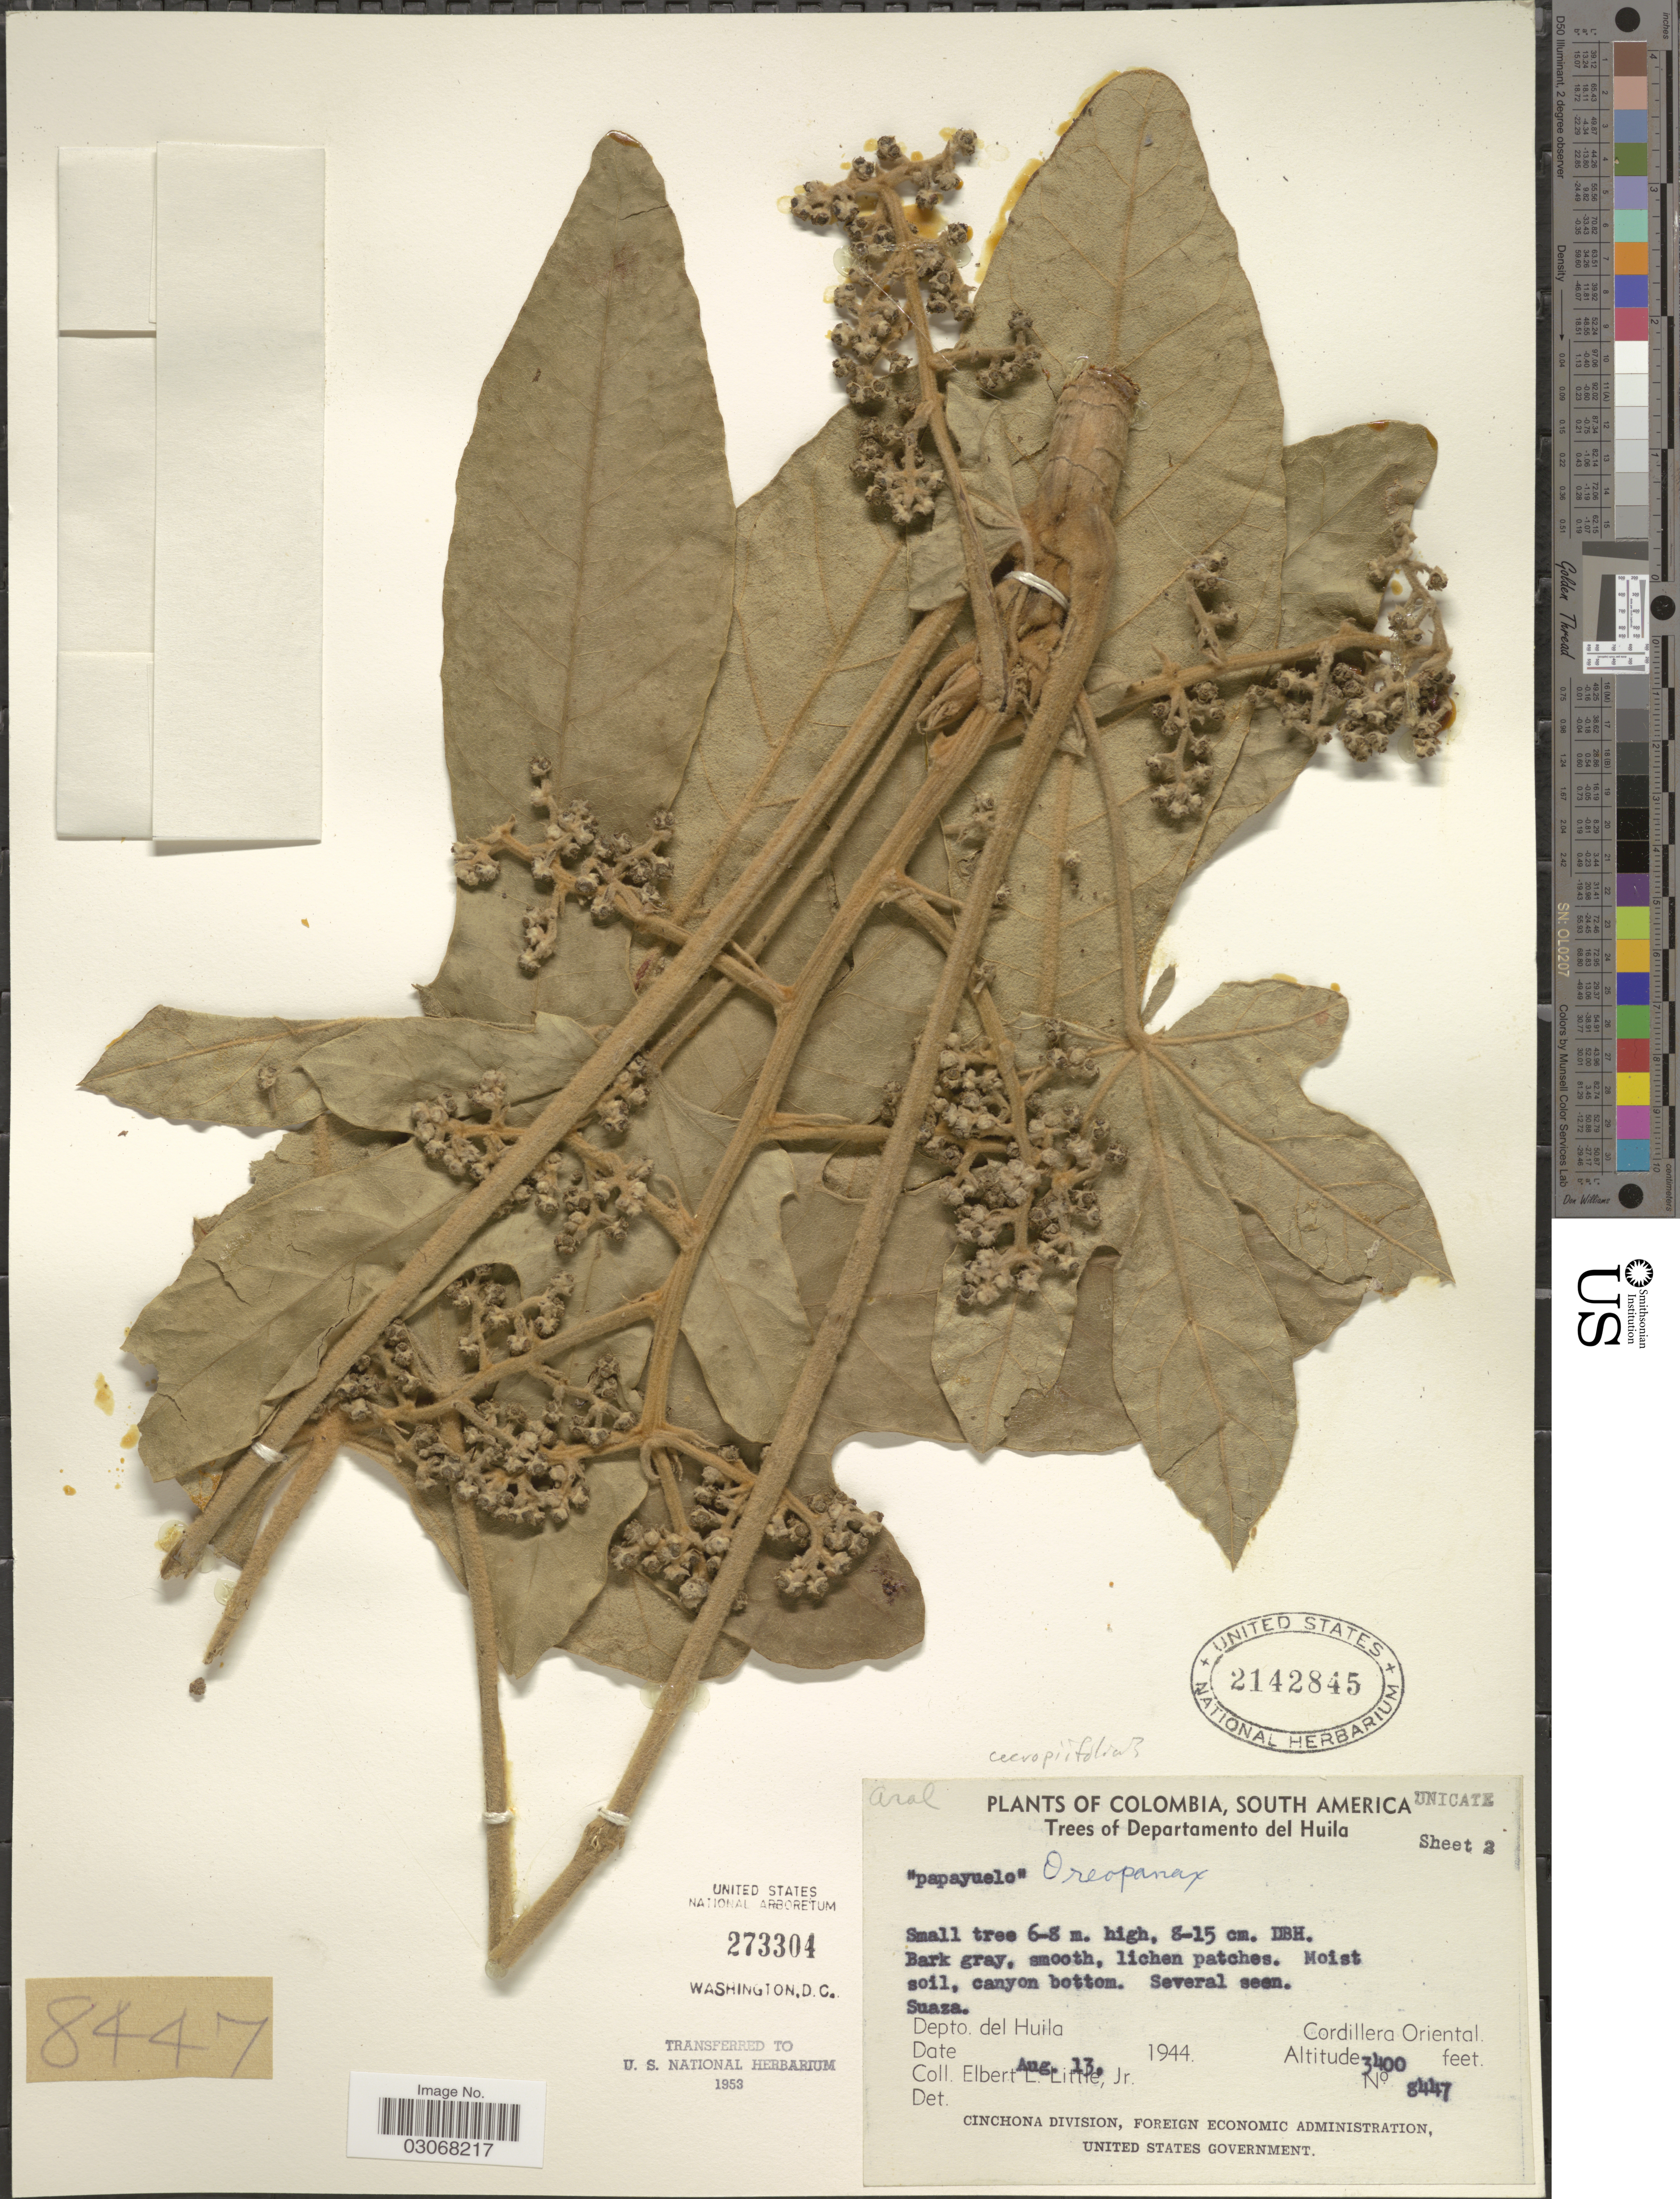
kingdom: Plantae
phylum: Tracheophyta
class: Magnoliopsida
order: Apiales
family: Araliaceae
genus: Oreopanax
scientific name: Oreopanax sp.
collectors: E. L. Little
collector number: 8447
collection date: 1944-08-13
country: Colombia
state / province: Huila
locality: Trees of Departamento del Huila. Suaza. Depto. del Huila. Cordillera Oriental.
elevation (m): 1036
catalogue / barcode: US 2142845